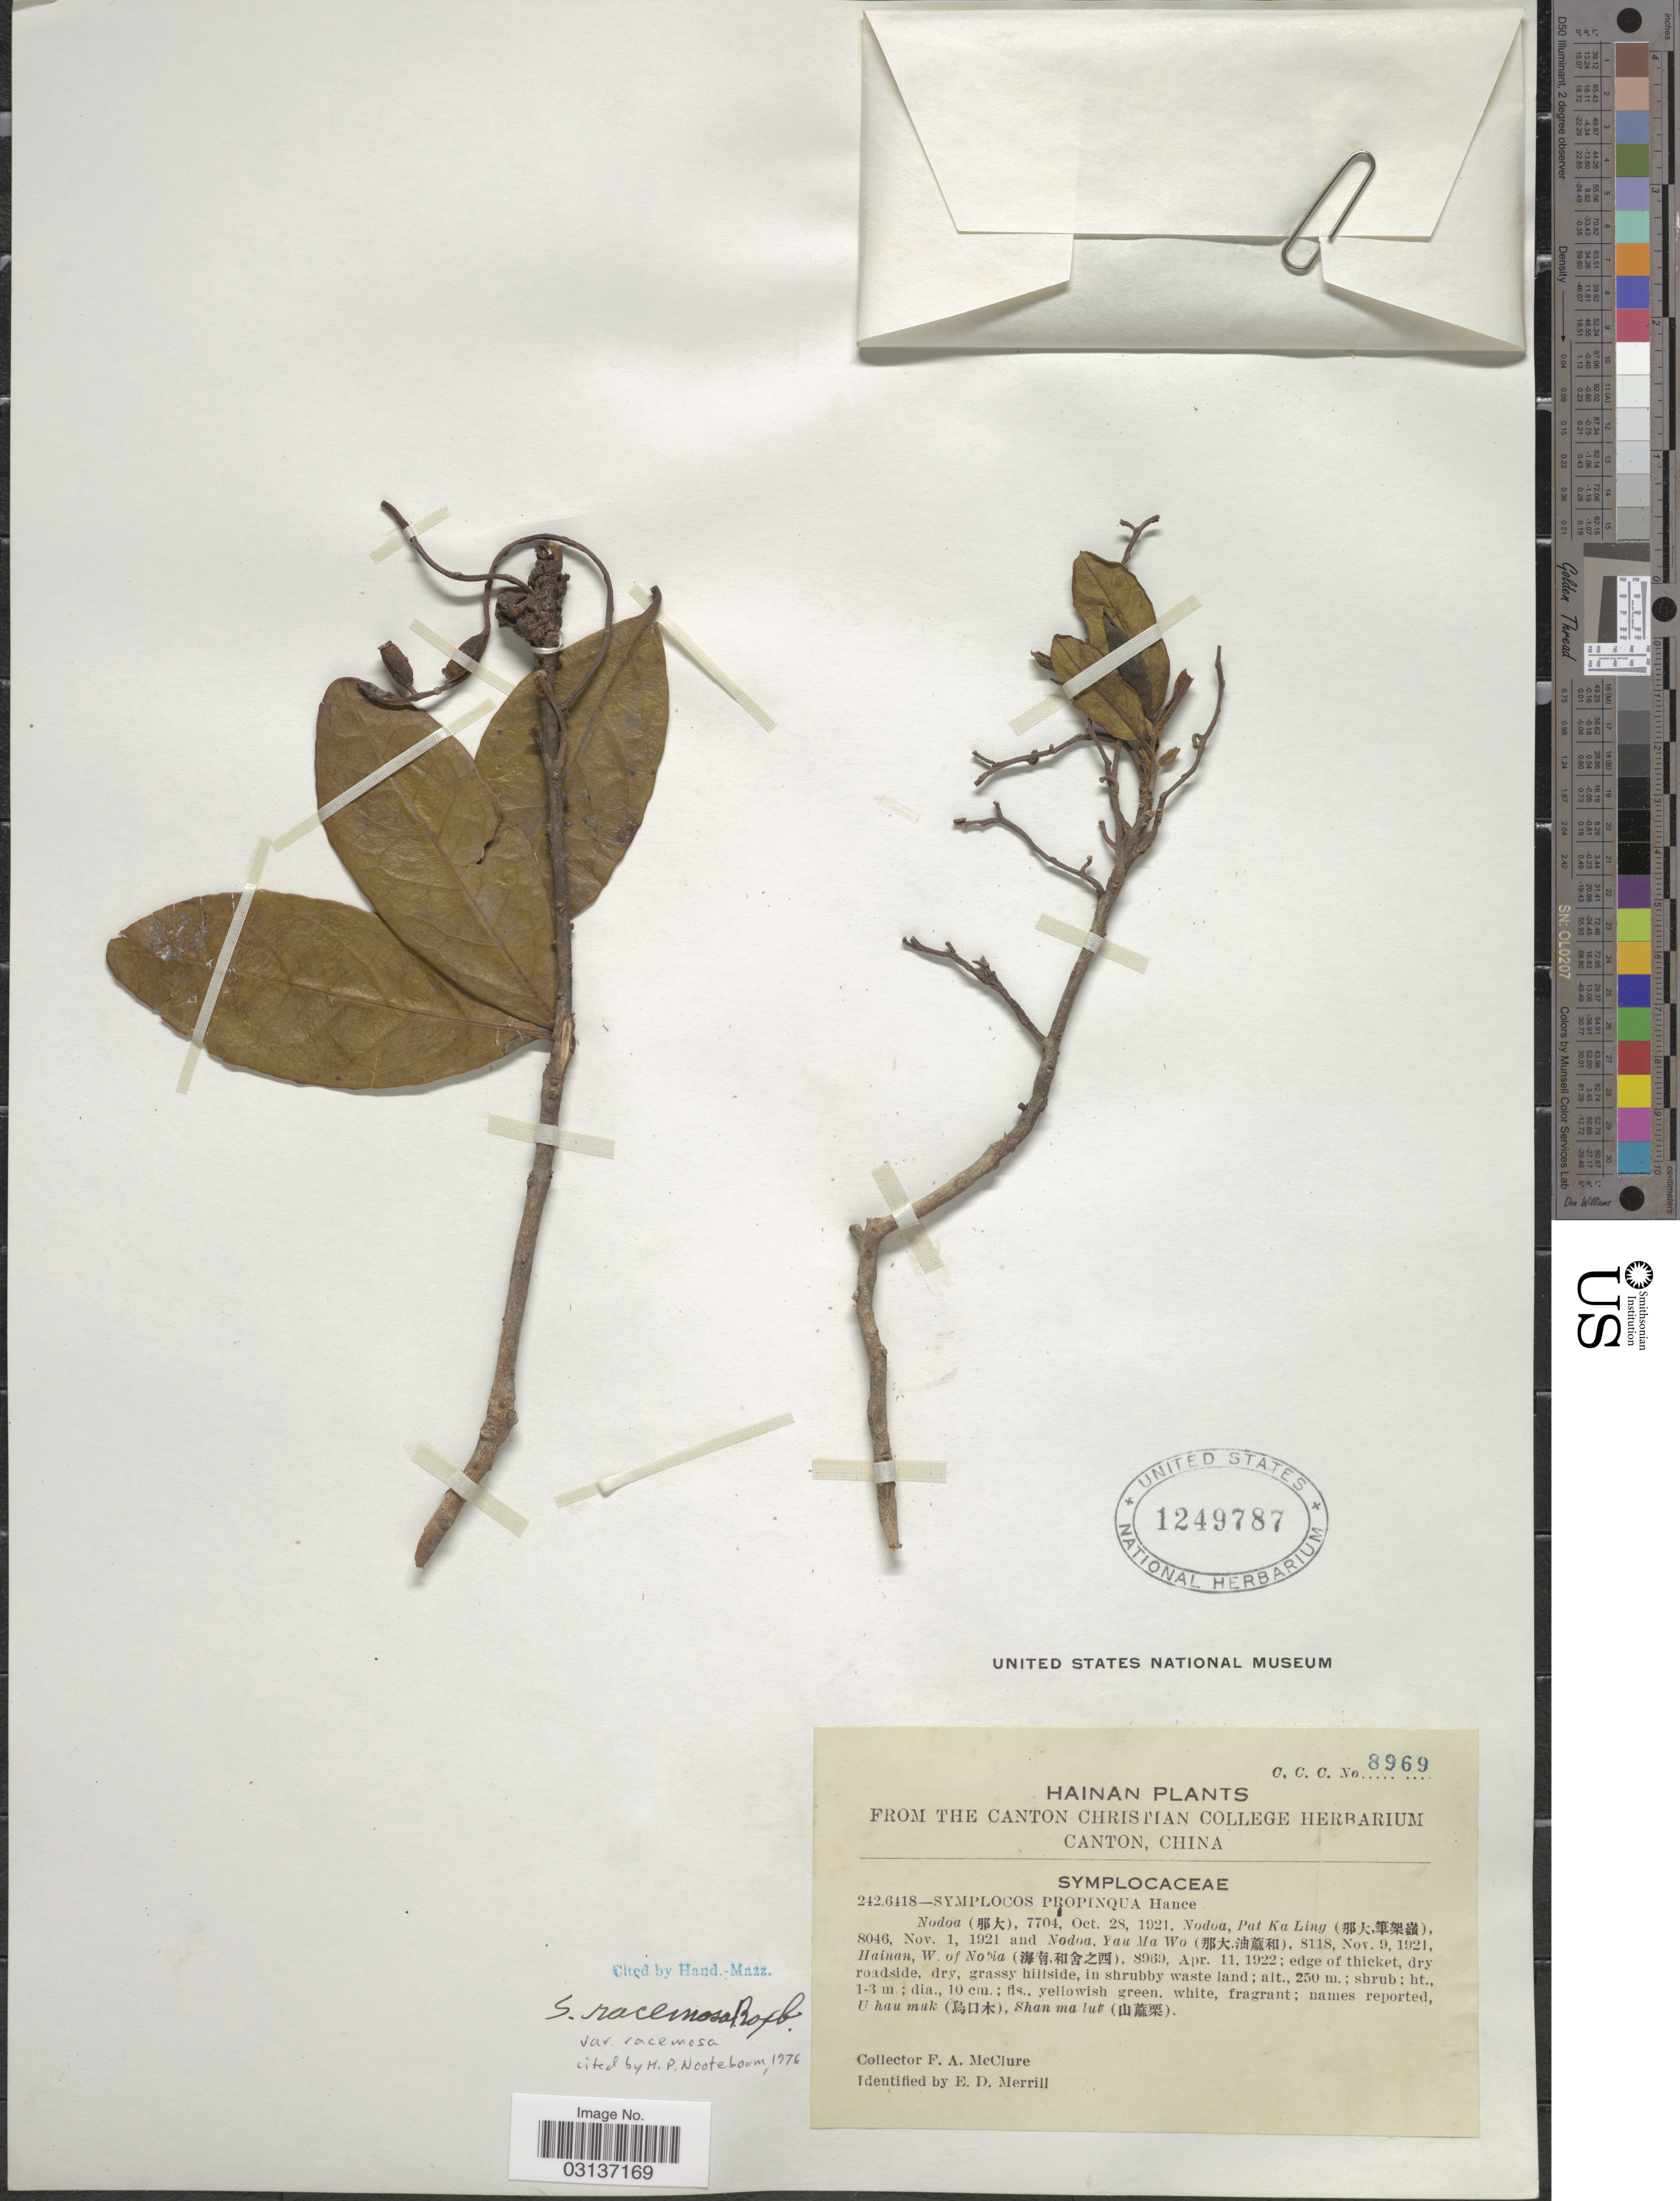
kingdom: Plantae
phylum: Tracheophyta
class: Magnoliopsida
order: Ericales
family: Symplocaceae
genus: Symplocos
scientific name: Symplocos racemosa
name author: Roxb.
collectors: F. A. McClure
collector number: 8969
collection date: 1922-04-11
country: China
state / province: Hainan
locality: W. of Notia.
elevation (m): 250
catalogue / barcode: US 1249787